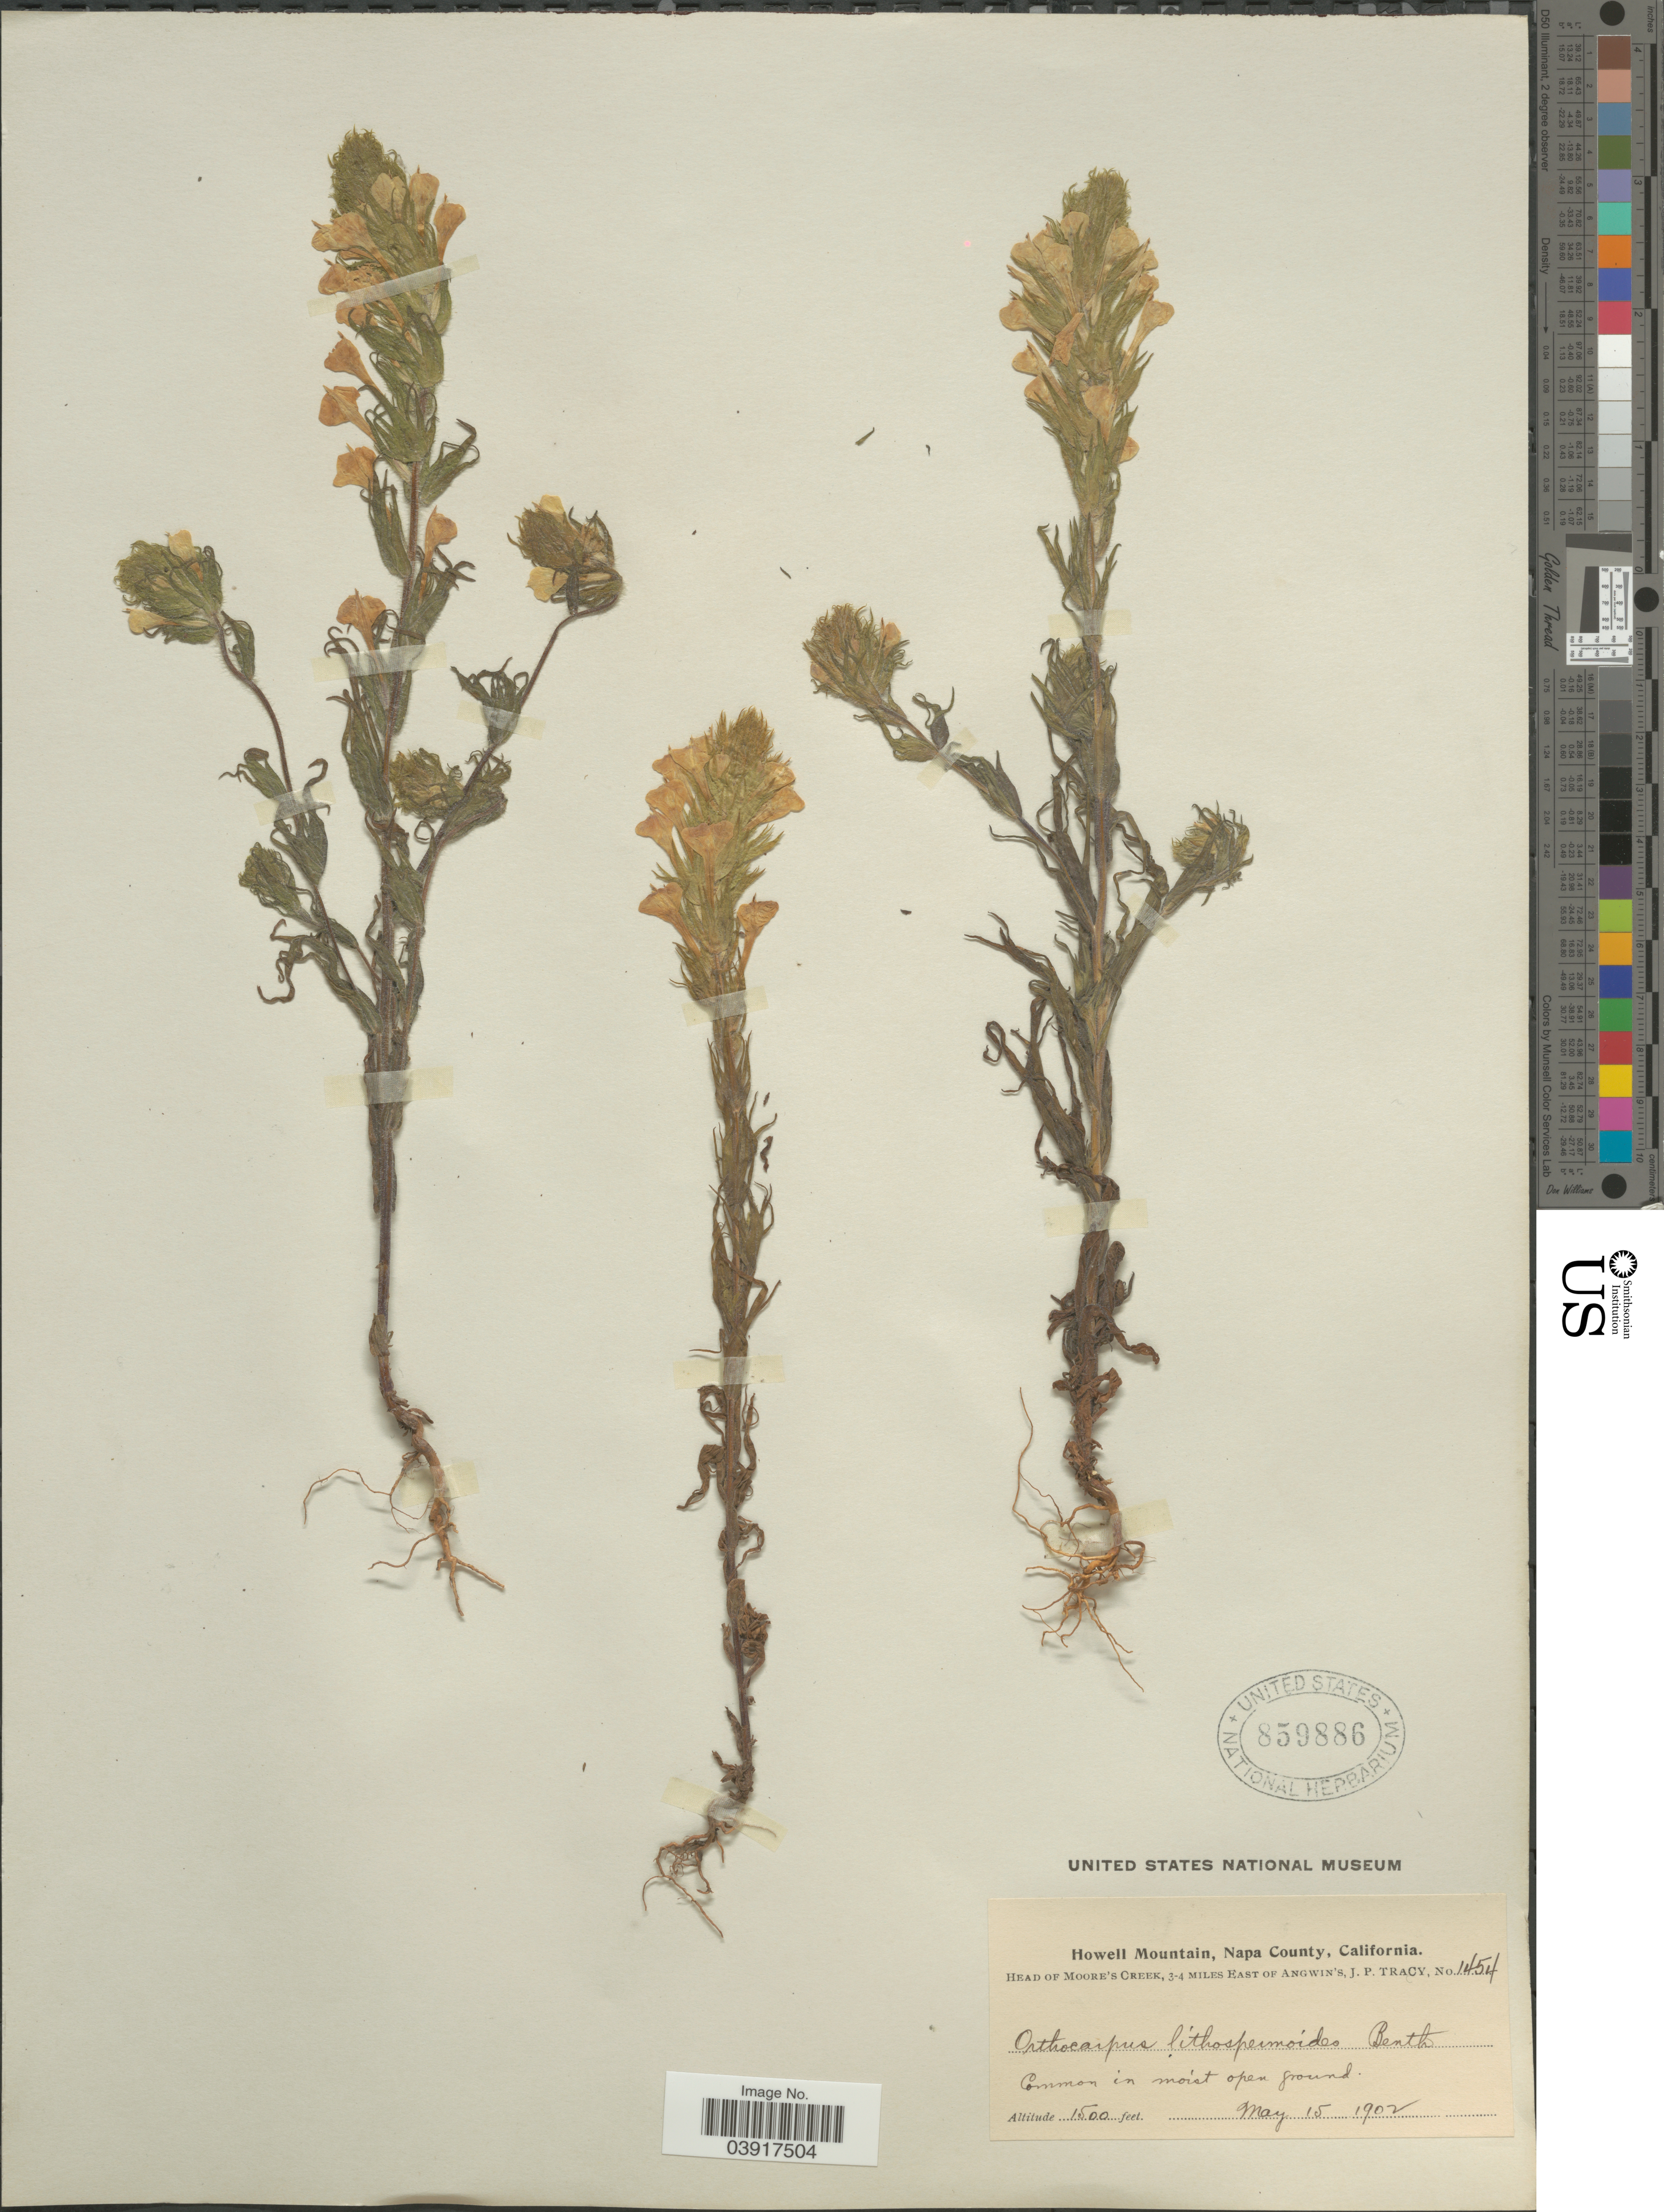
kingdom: Plantae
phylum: Tracheophyta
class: Magnoliopsida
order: Lamiales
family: Orobanchaceae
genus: Orthocarpus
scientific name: Orthocarpus lithospermoides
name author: Benth.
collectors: J. Tracy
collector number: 1454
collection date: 1902-05-15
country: United States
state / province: California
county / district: Napa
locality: Howell Mountain, Napa County. Head of Moore's Creek, 3-4 miles East of Angwin's.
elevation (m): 457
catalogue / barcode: US 859886